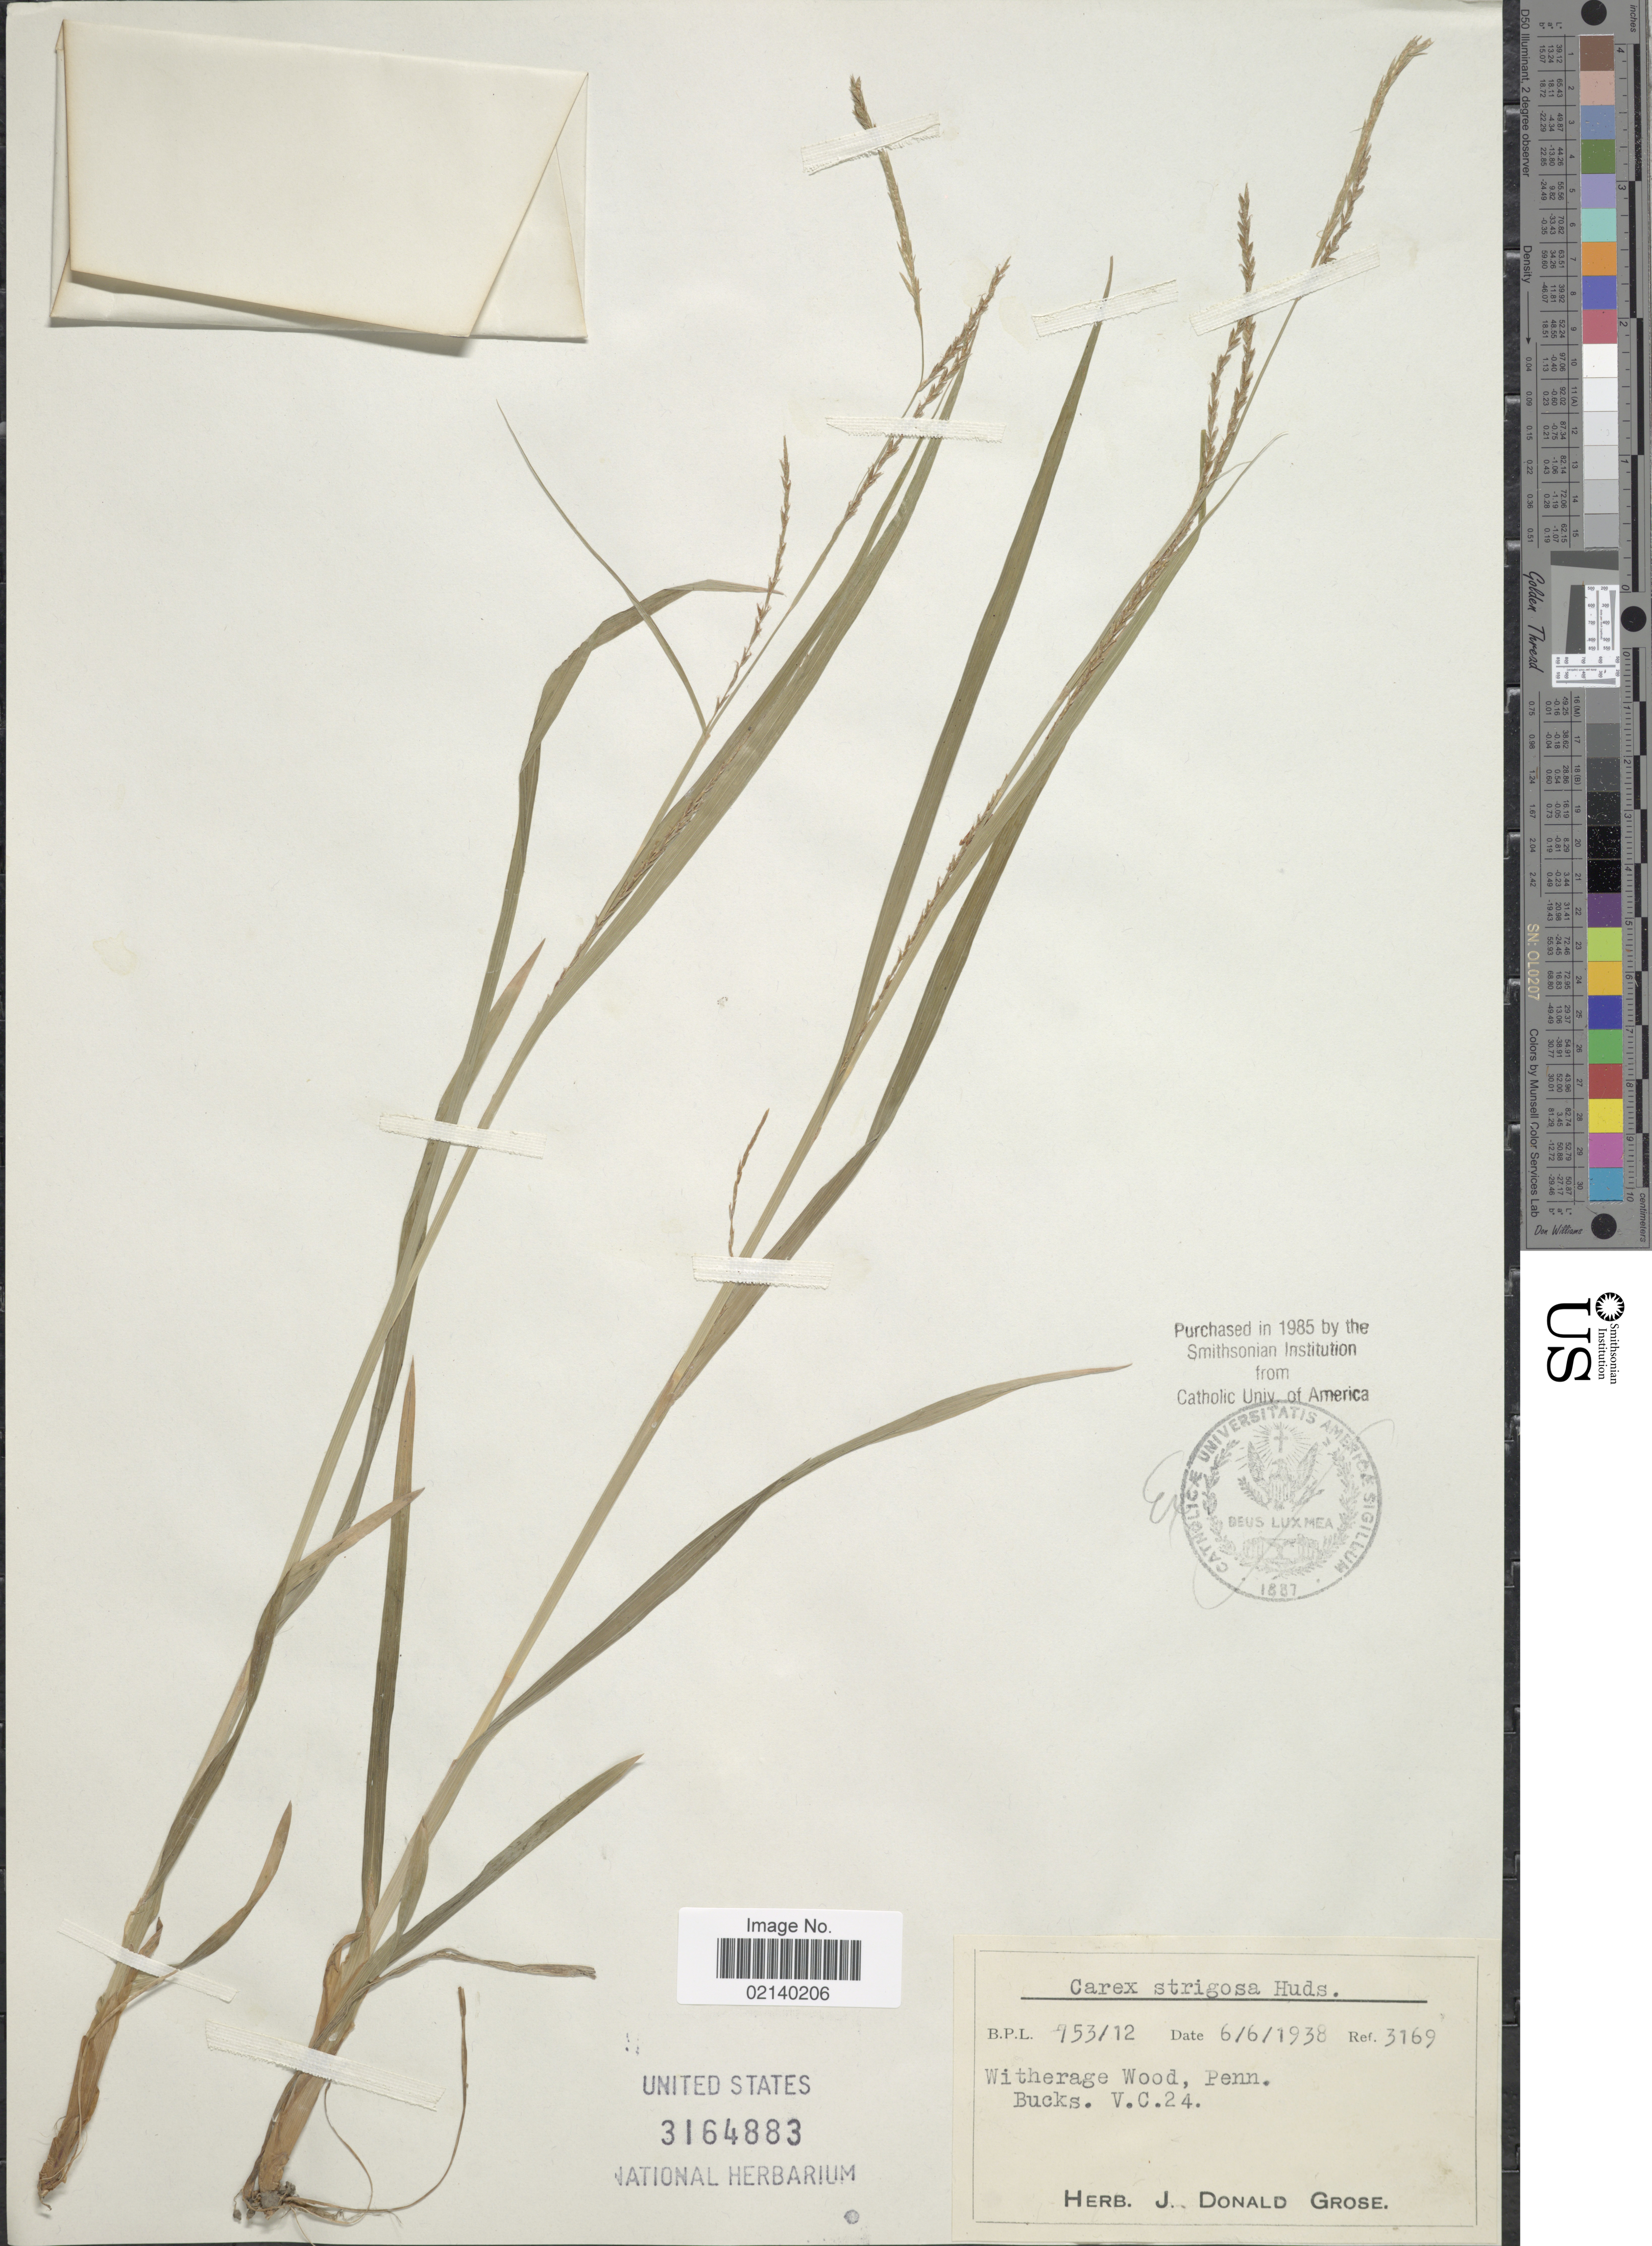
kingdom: Plantae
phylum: Tracheophyta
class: Liliopsida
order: Poales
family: Cyperaceae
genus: Carex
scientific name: Carex sp.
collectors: Ex herb. J. Donald Grose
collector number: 3169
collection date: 1938-06-06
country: United Kingdom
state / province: England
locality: Witherage Wood. Penn. Bucks. V. C.24.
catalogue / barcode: US 3164883